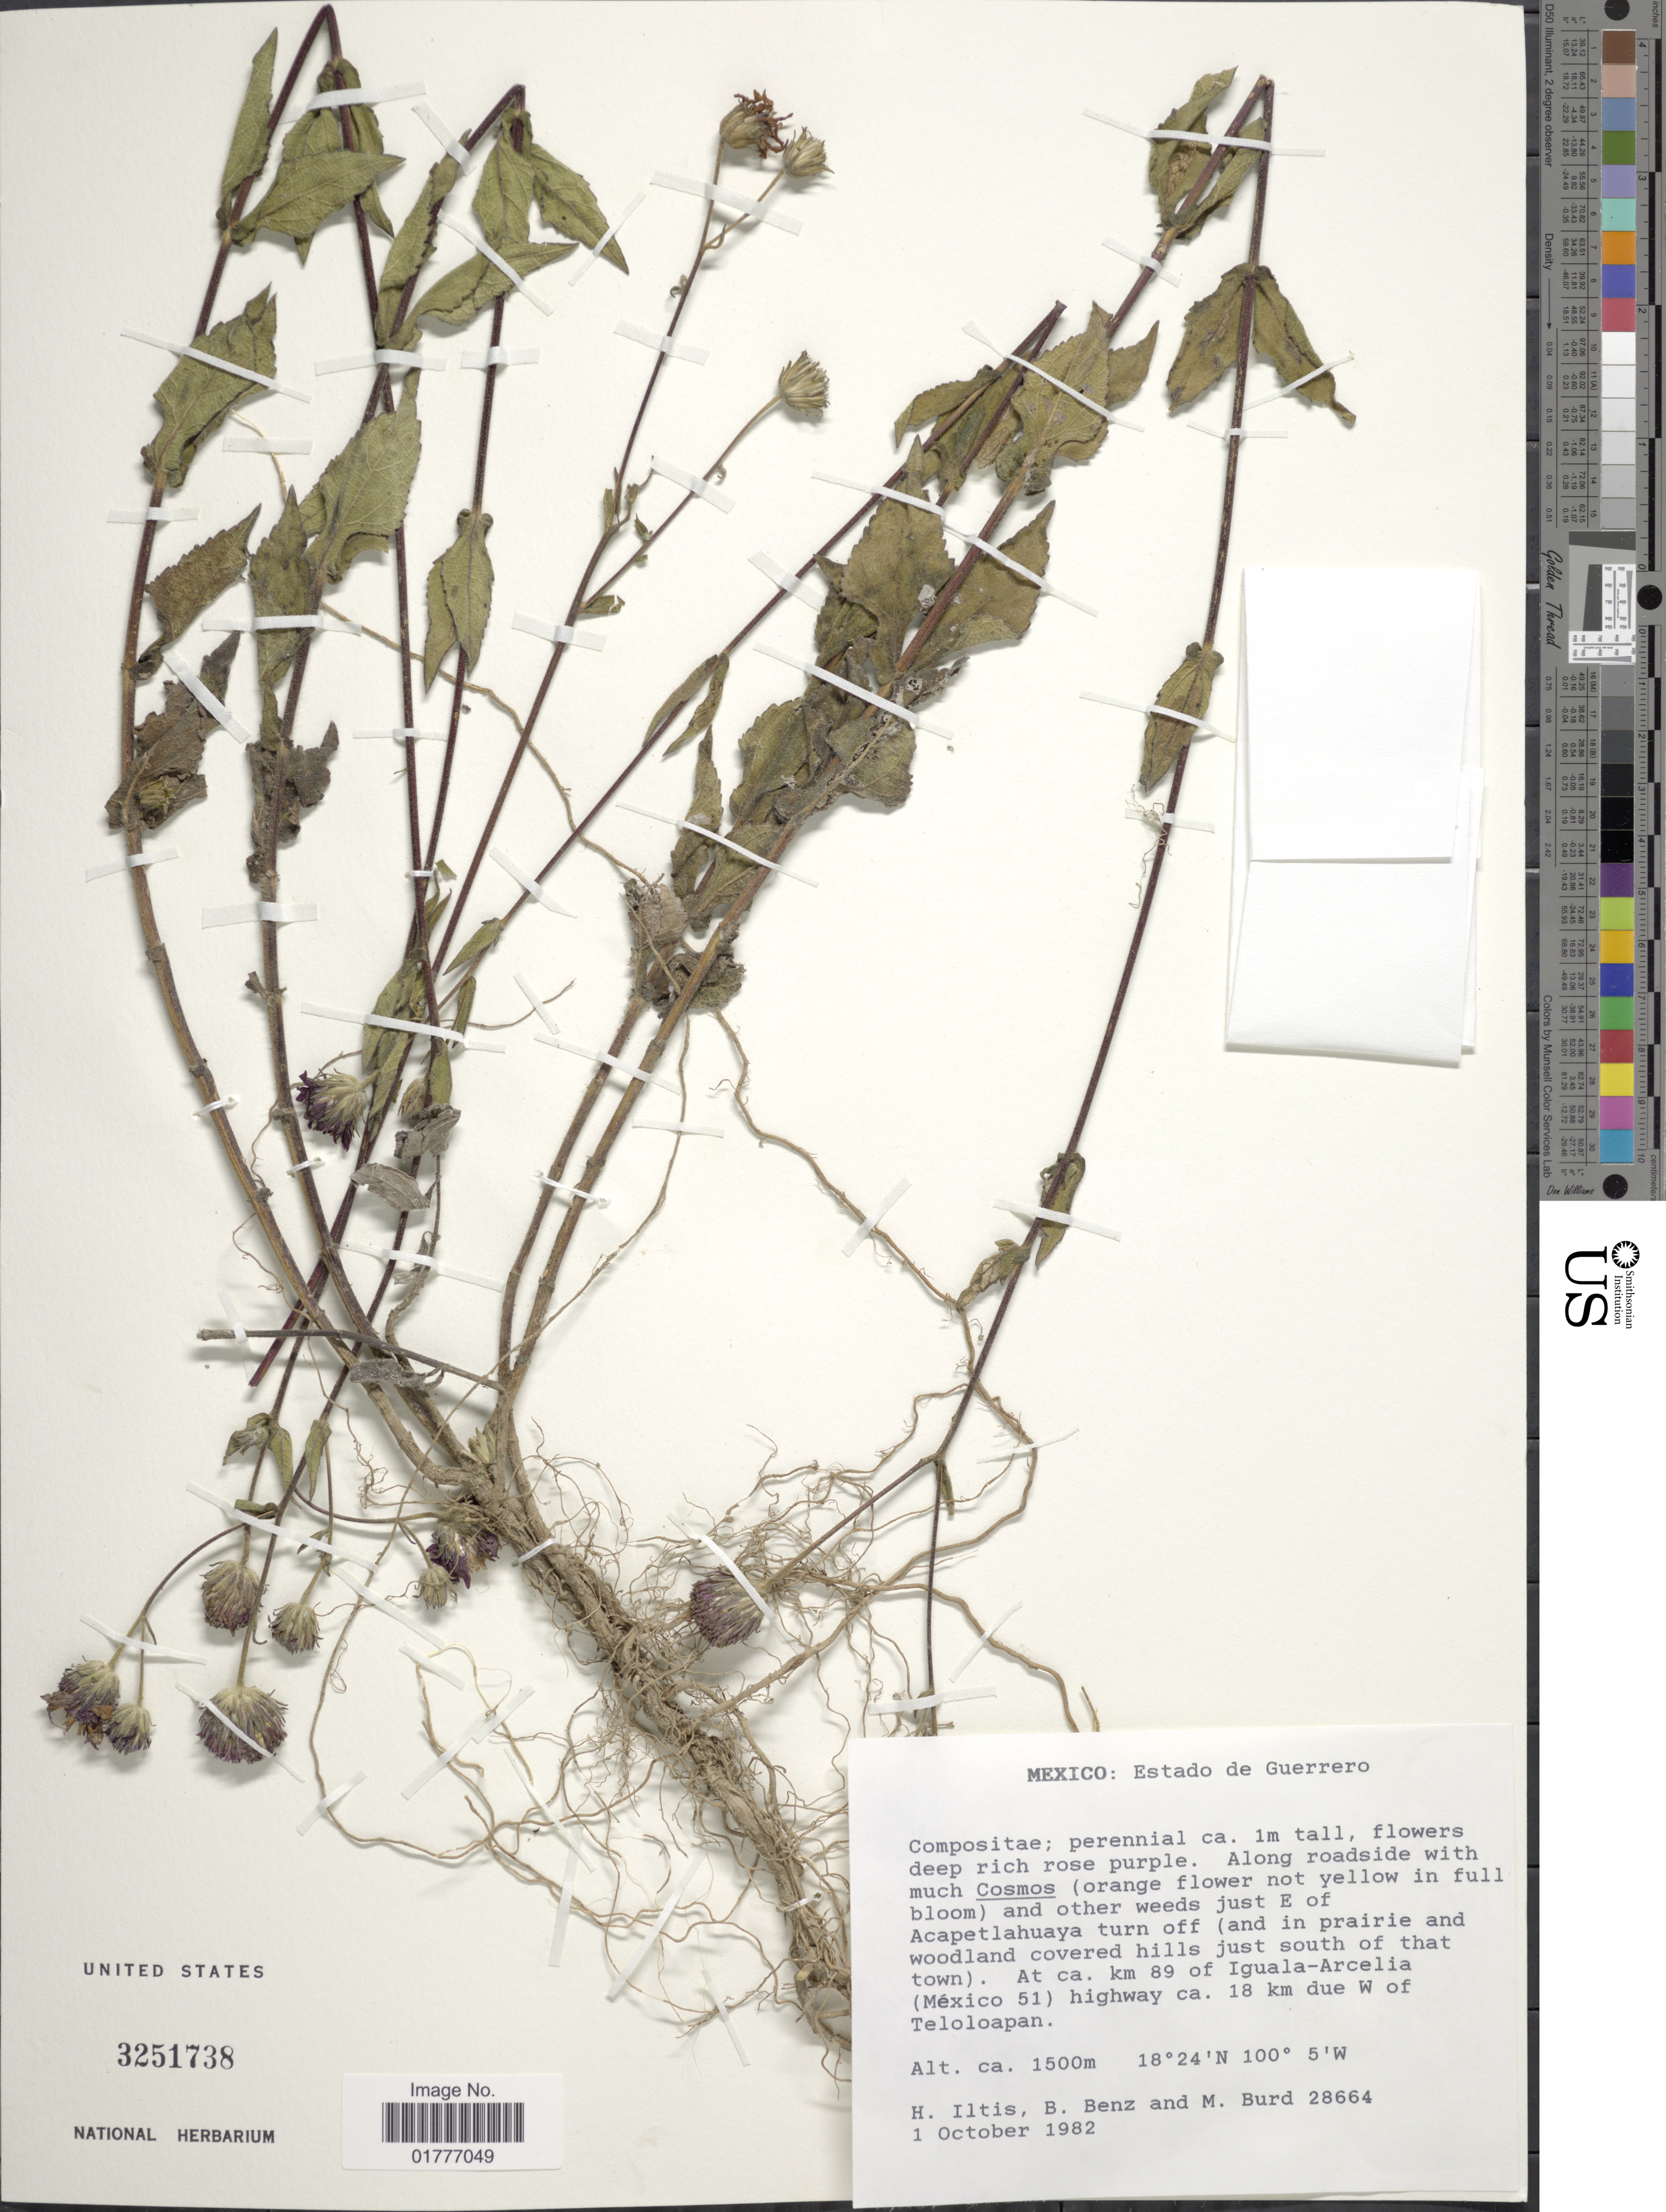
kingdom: Plantae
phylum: Tracheophyta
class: Magnoliopsida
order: Asterales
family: Asteraceae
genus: Simsia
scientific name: Simsia sanguinea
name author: A. Gray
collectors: H. Iltis, B. Benz & M. Burd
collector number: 28664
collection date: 1982-10-01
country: Mexico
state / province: Guerrero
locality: Just E of Acapetlahuaya turn off (and in prairie and woodland covered hills just south of that town). At ca. km 89 of Iguala-Arcelia (México 51) highway ca. 18 km due W of Teloloapan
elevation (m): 1500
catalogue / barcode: US 3251738